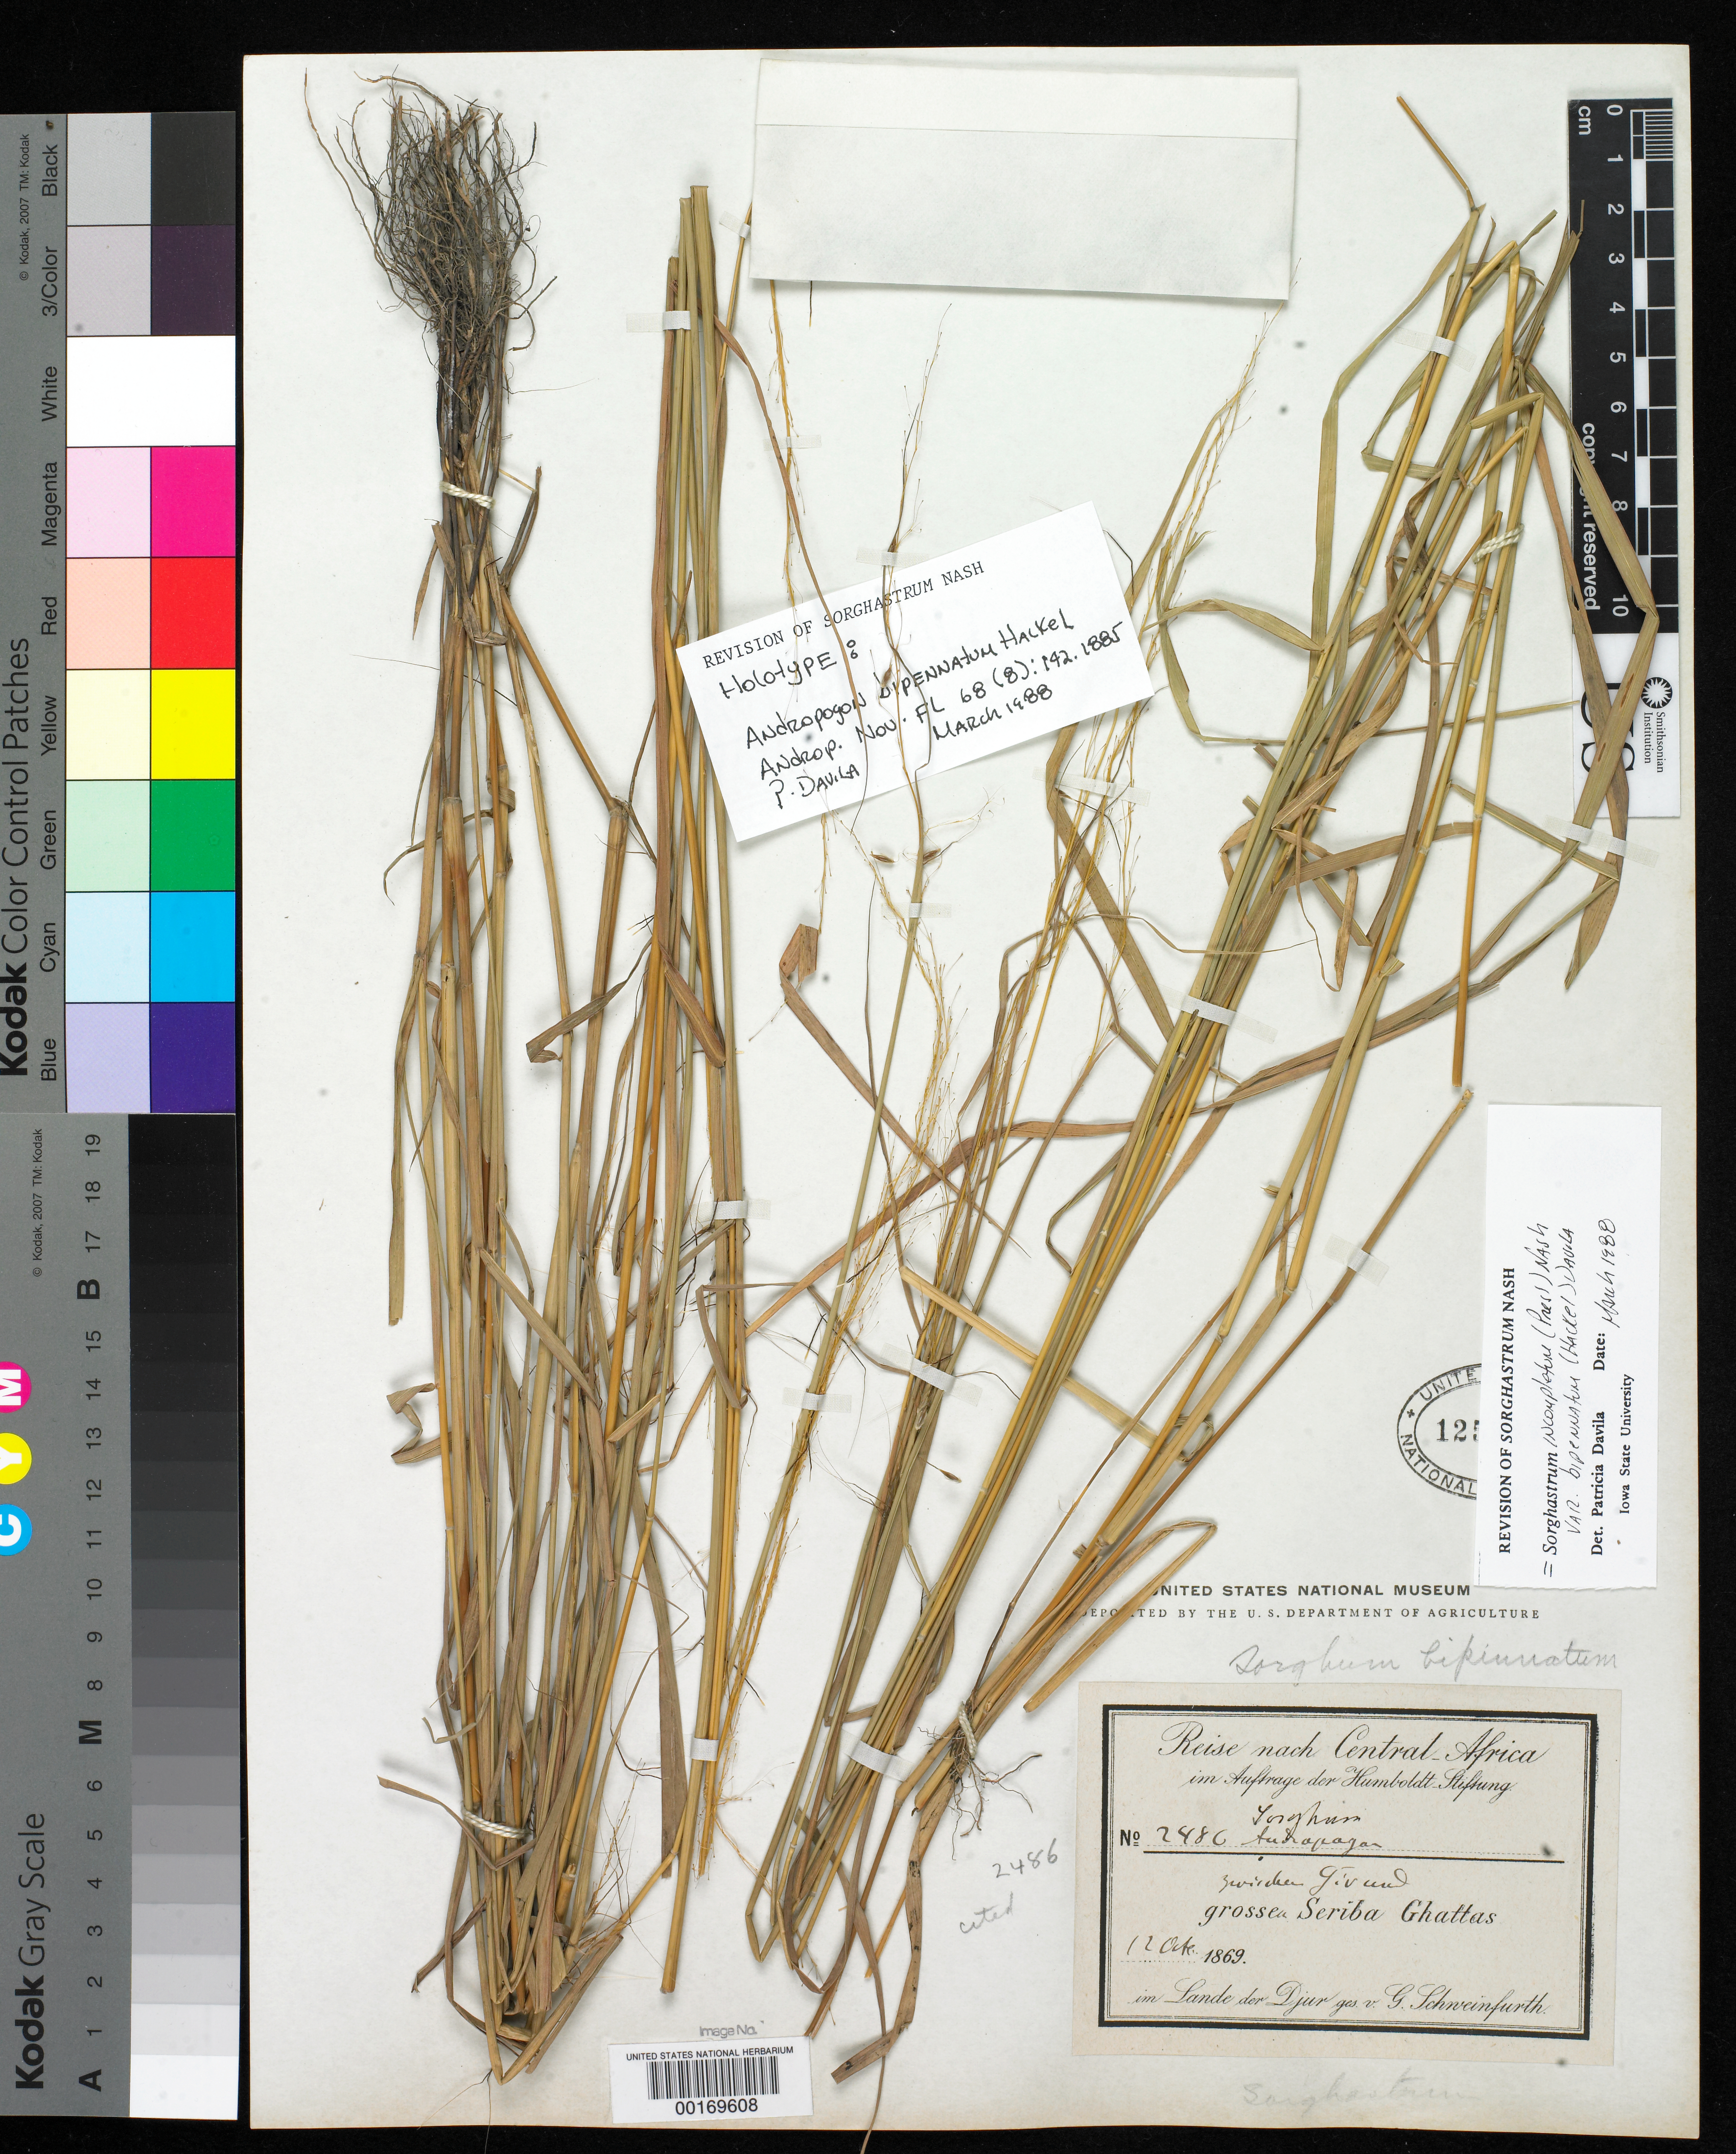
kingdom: Plantae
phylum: Tracheophyta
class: Liliopsida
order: Poales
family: Poaceae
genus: Andropogon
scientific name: Andropogon bipennatus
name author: Hack.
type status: Holotype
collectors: G. A. Schweinfurth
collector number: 2486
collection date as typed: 12 Oct 1869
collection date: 1869-10-12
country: Sudan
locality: Central Africa, Reise nach Central Africa, im lande der Djur, grossea Seriba Ghattas.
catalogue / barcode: US 1259679